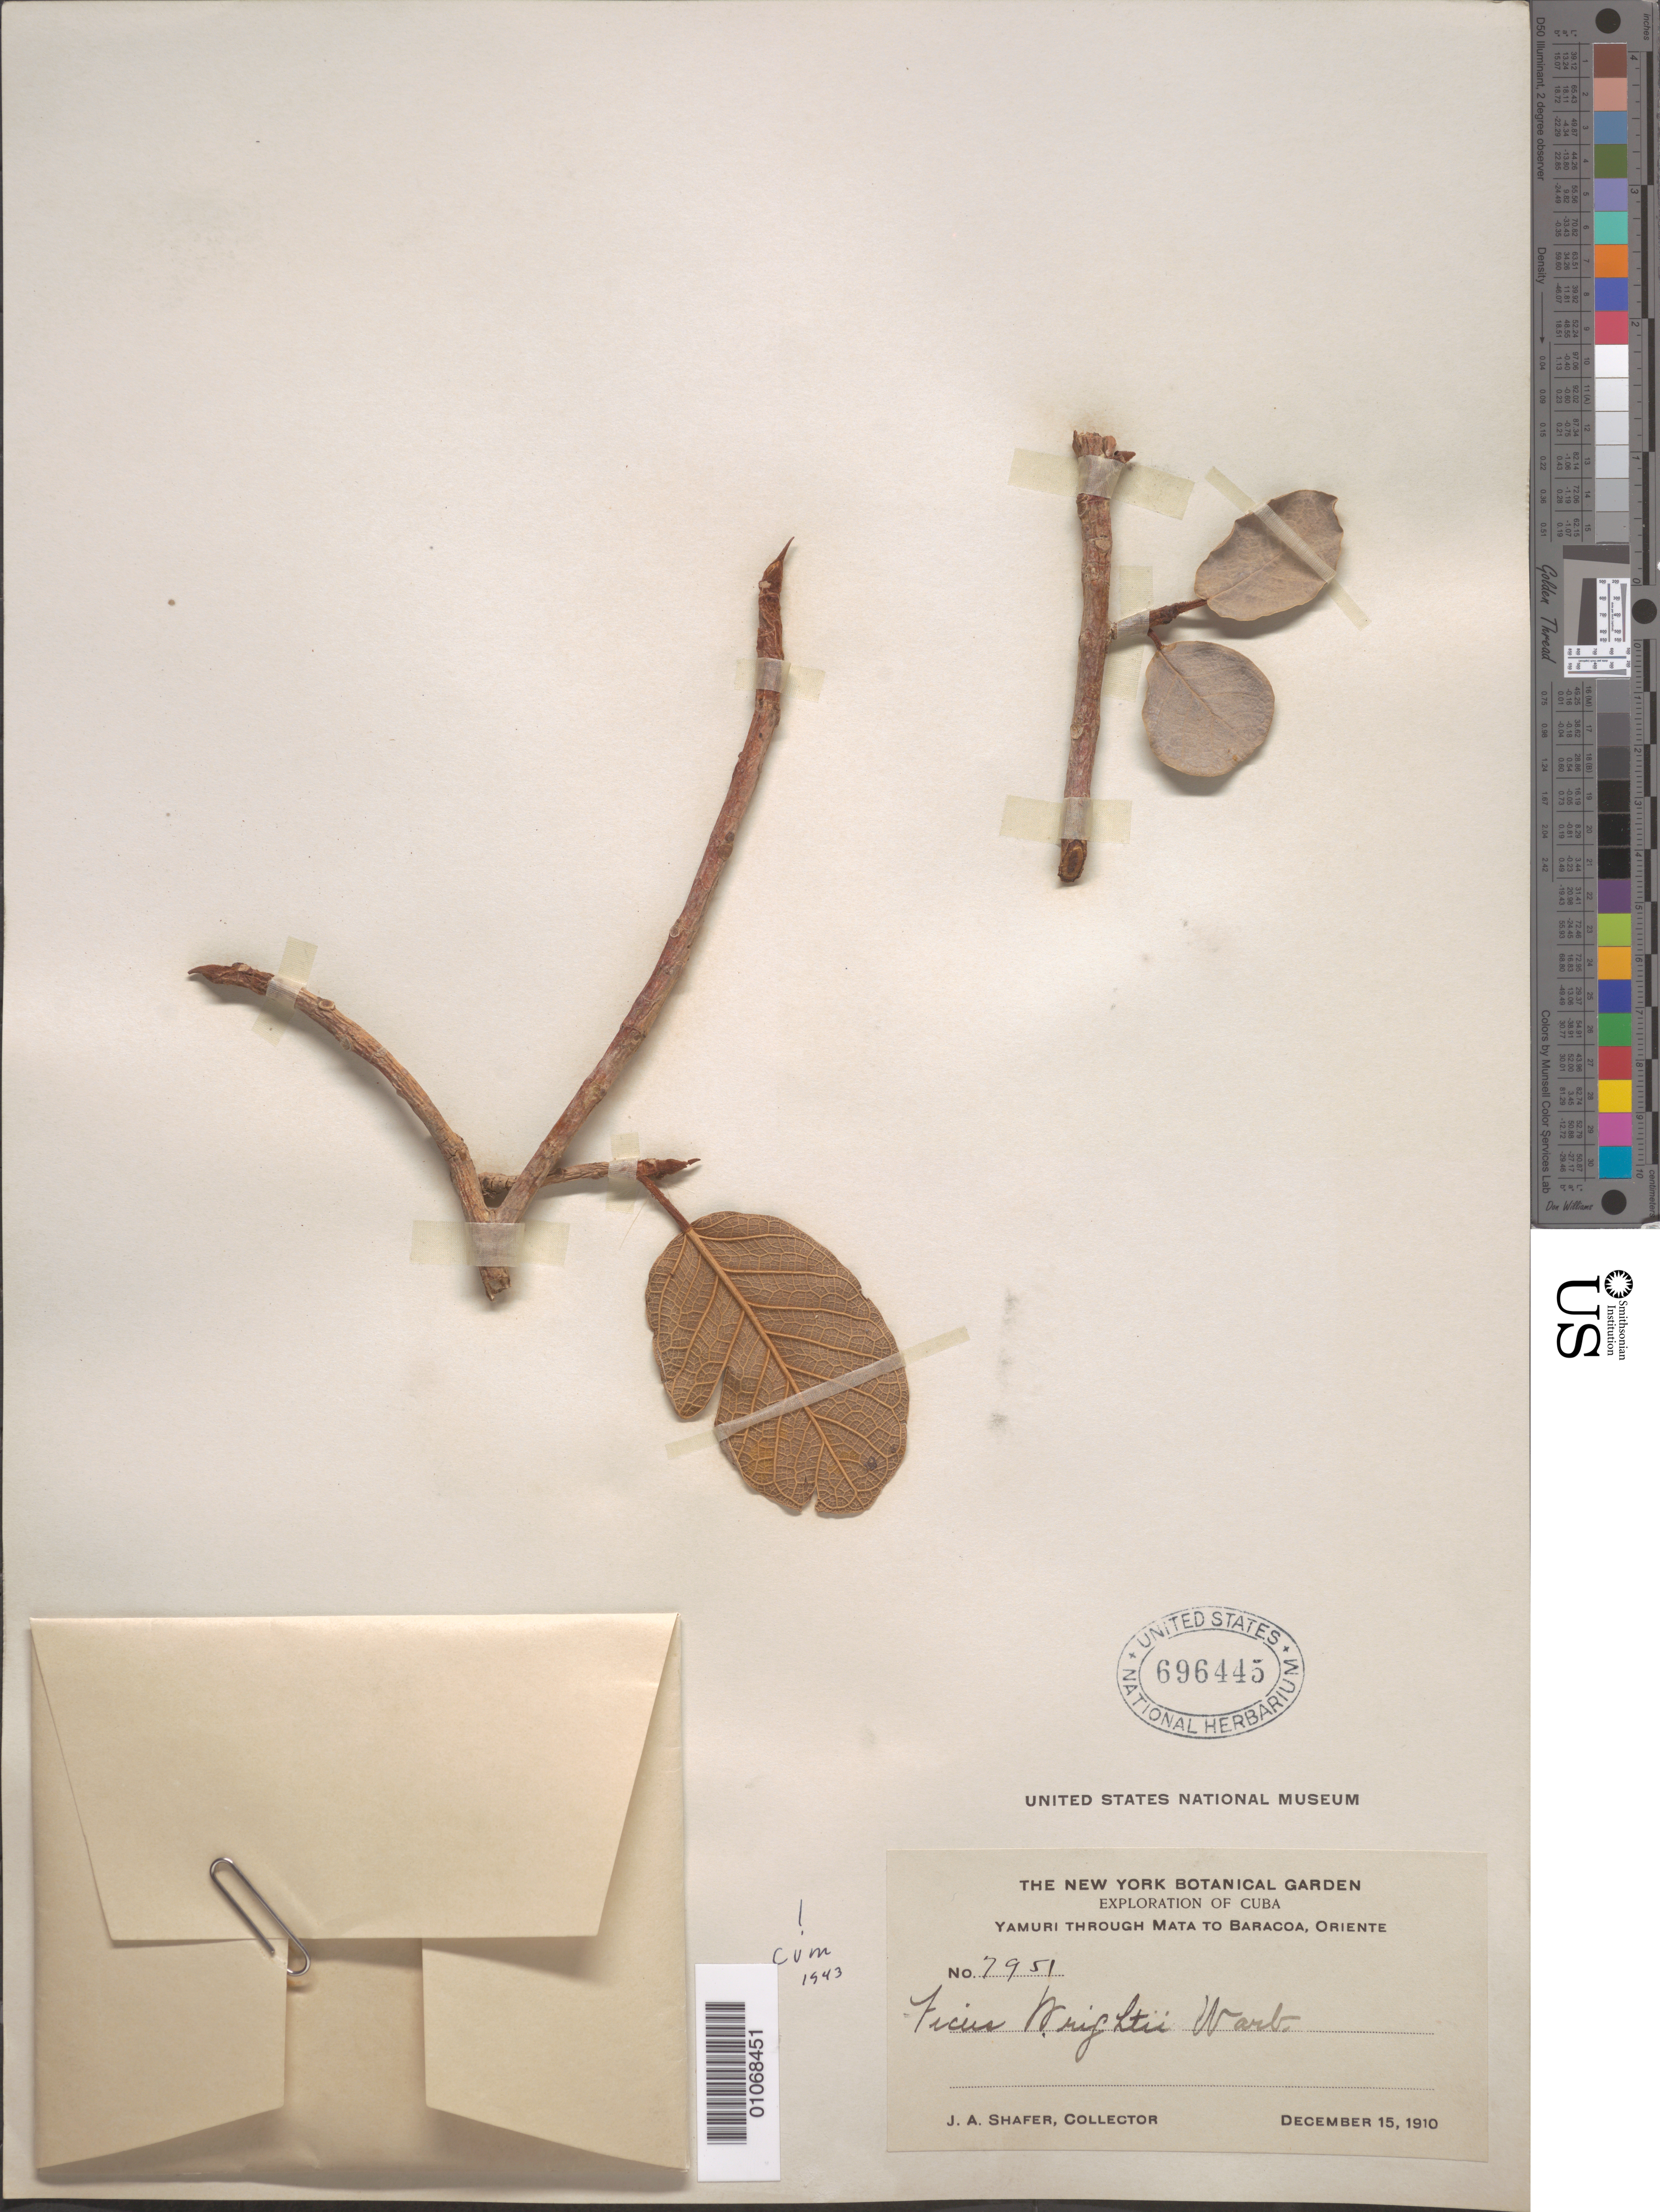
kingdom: Plantae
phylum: Tracheophyta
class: Magnoliopsida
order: Rosales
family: Moraceae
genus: Ficus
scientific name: Ficus wrightii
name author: Warb.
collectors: J. A. Shafer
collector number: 7951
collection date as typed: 15 Dec 1910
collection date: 1910-12-15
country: Cuba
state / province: Guantanamo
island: Cuba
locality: Yamuri through Mata to Baracoa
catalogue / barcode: US 696445